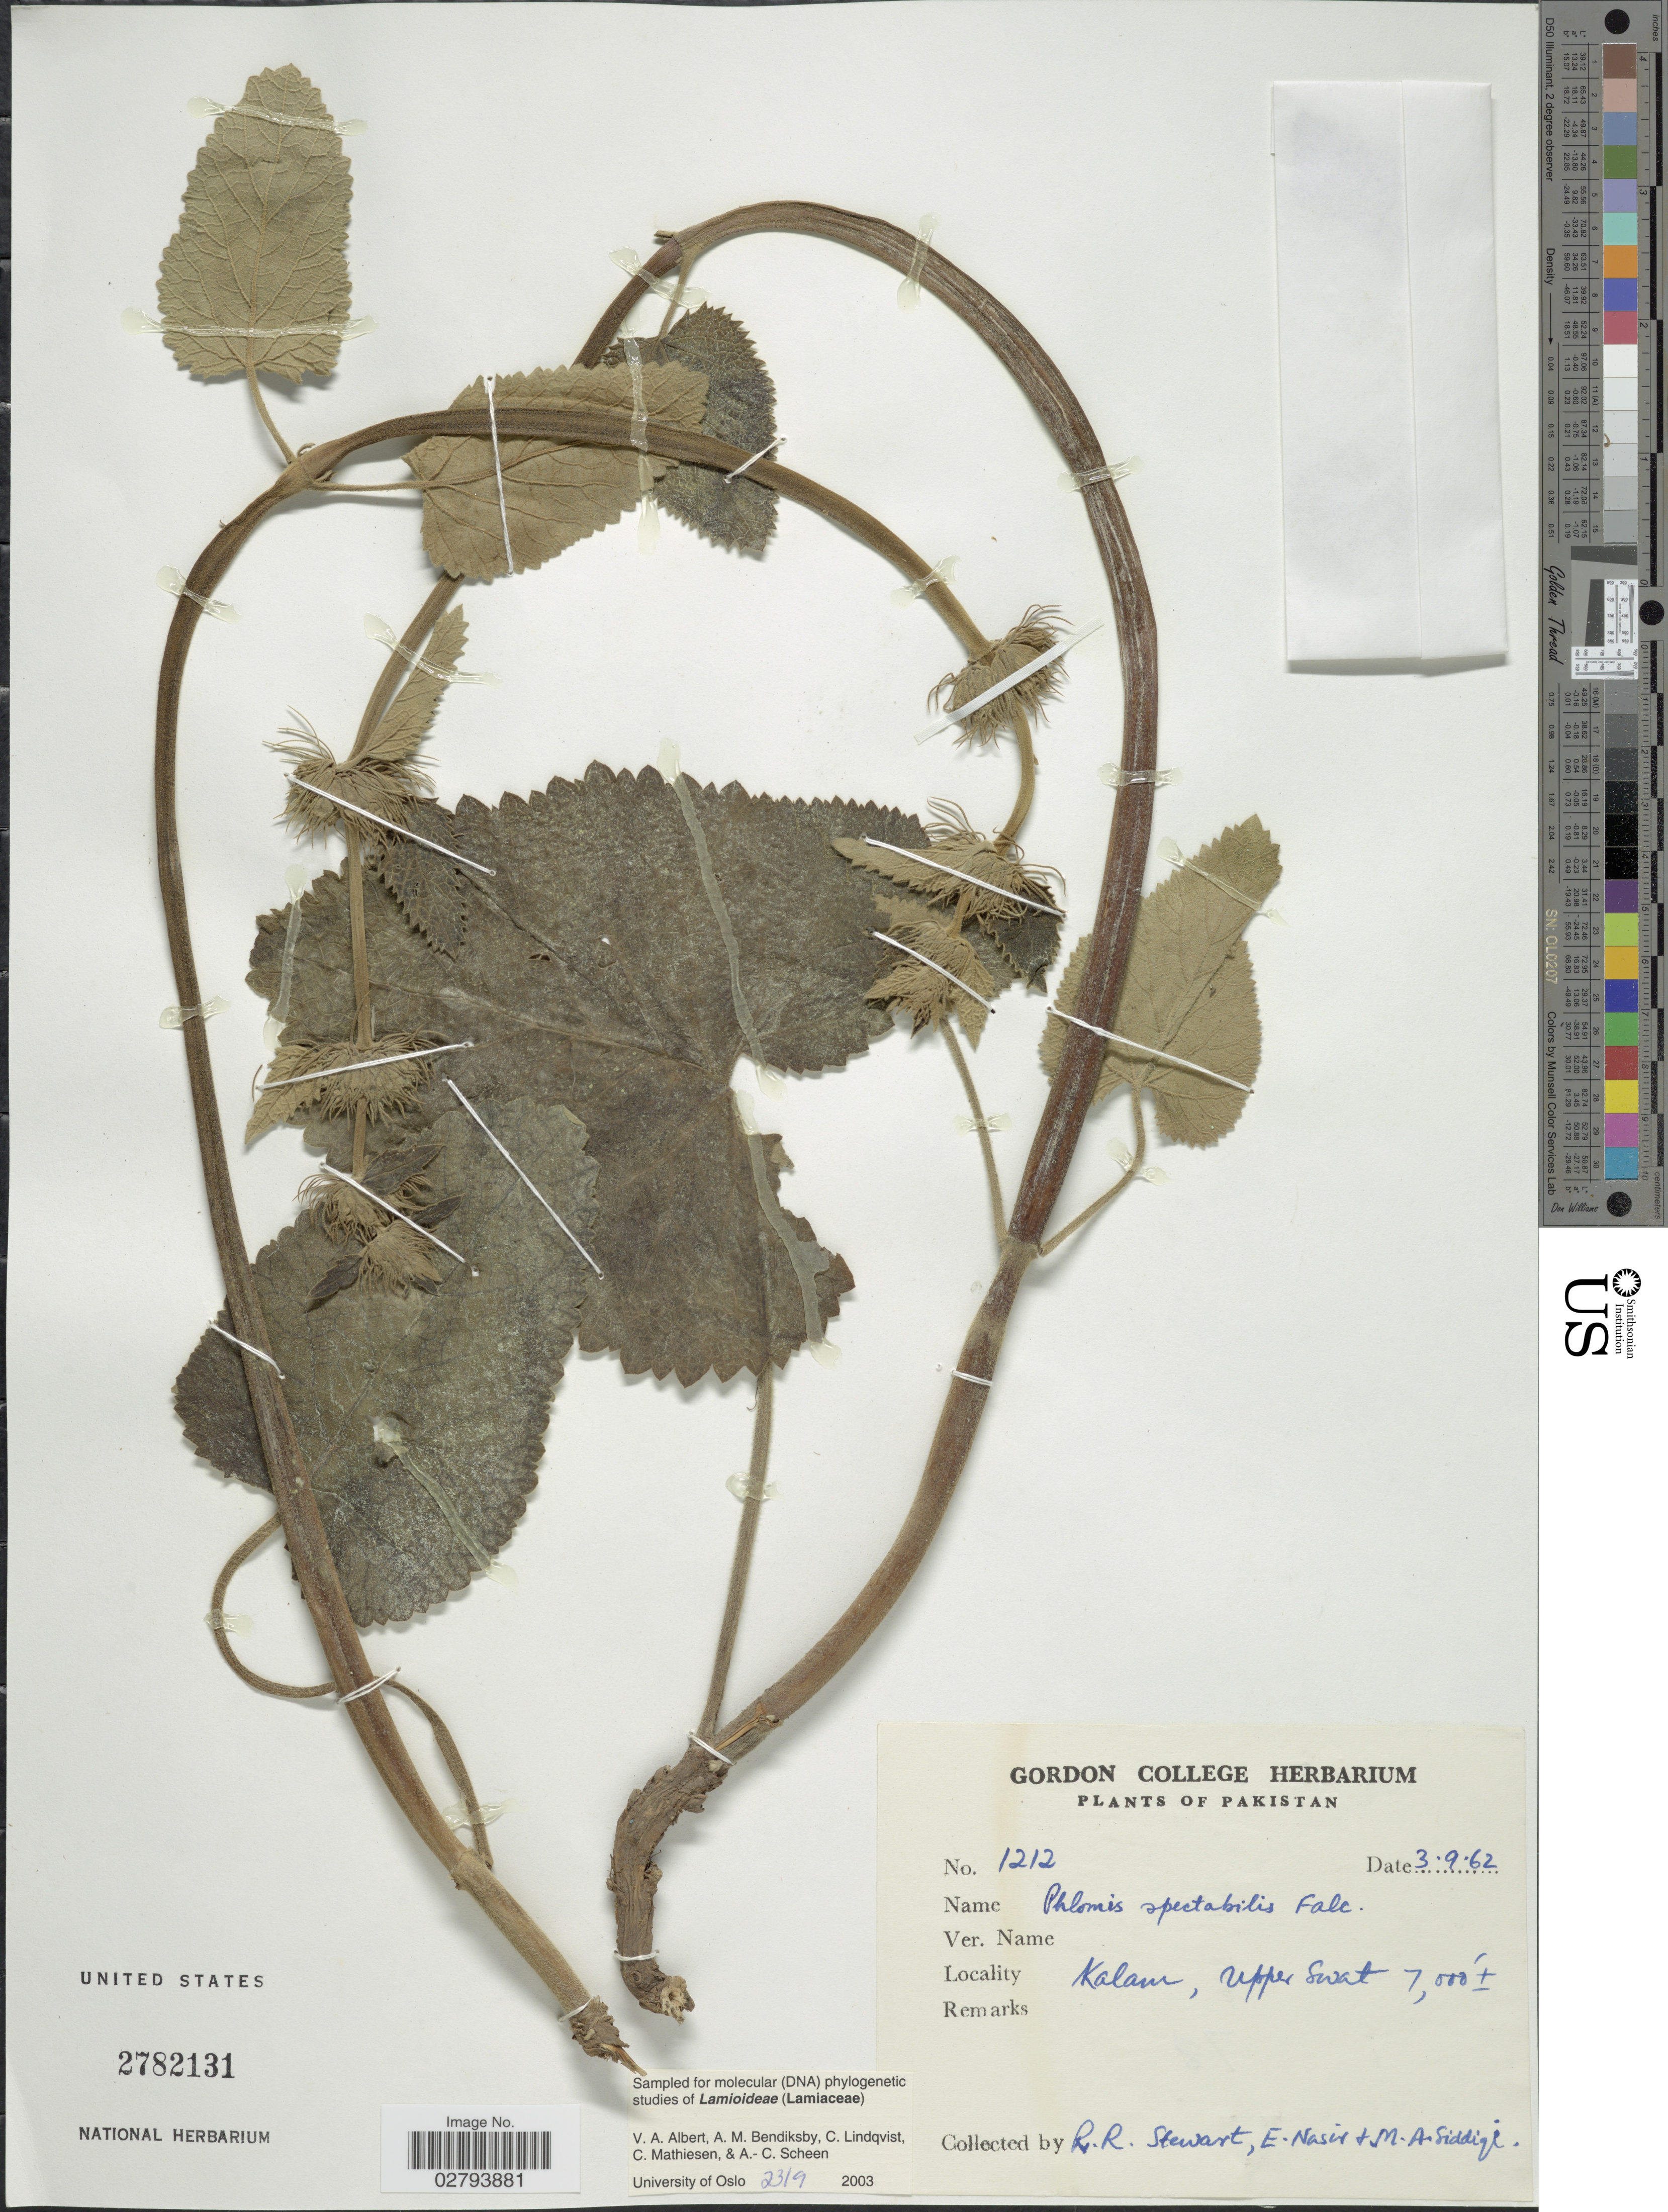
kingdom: Plantae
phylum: Tracheophyta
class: Magnoliopsida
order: Lamiales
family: Lamiaceae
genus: Phlomoides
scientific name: Phlomoides spectabilis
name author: (Falc. ex Benth.) Kamelin & Makhm.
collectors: R. R. Stewart, E. Nasir & M. Siddiqi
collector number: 1212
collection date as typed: Transcribed d/m/y: 3/9/62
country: Pakistan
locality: Kalam, Upper Swat.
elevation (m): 2134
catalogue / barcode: US 2782131